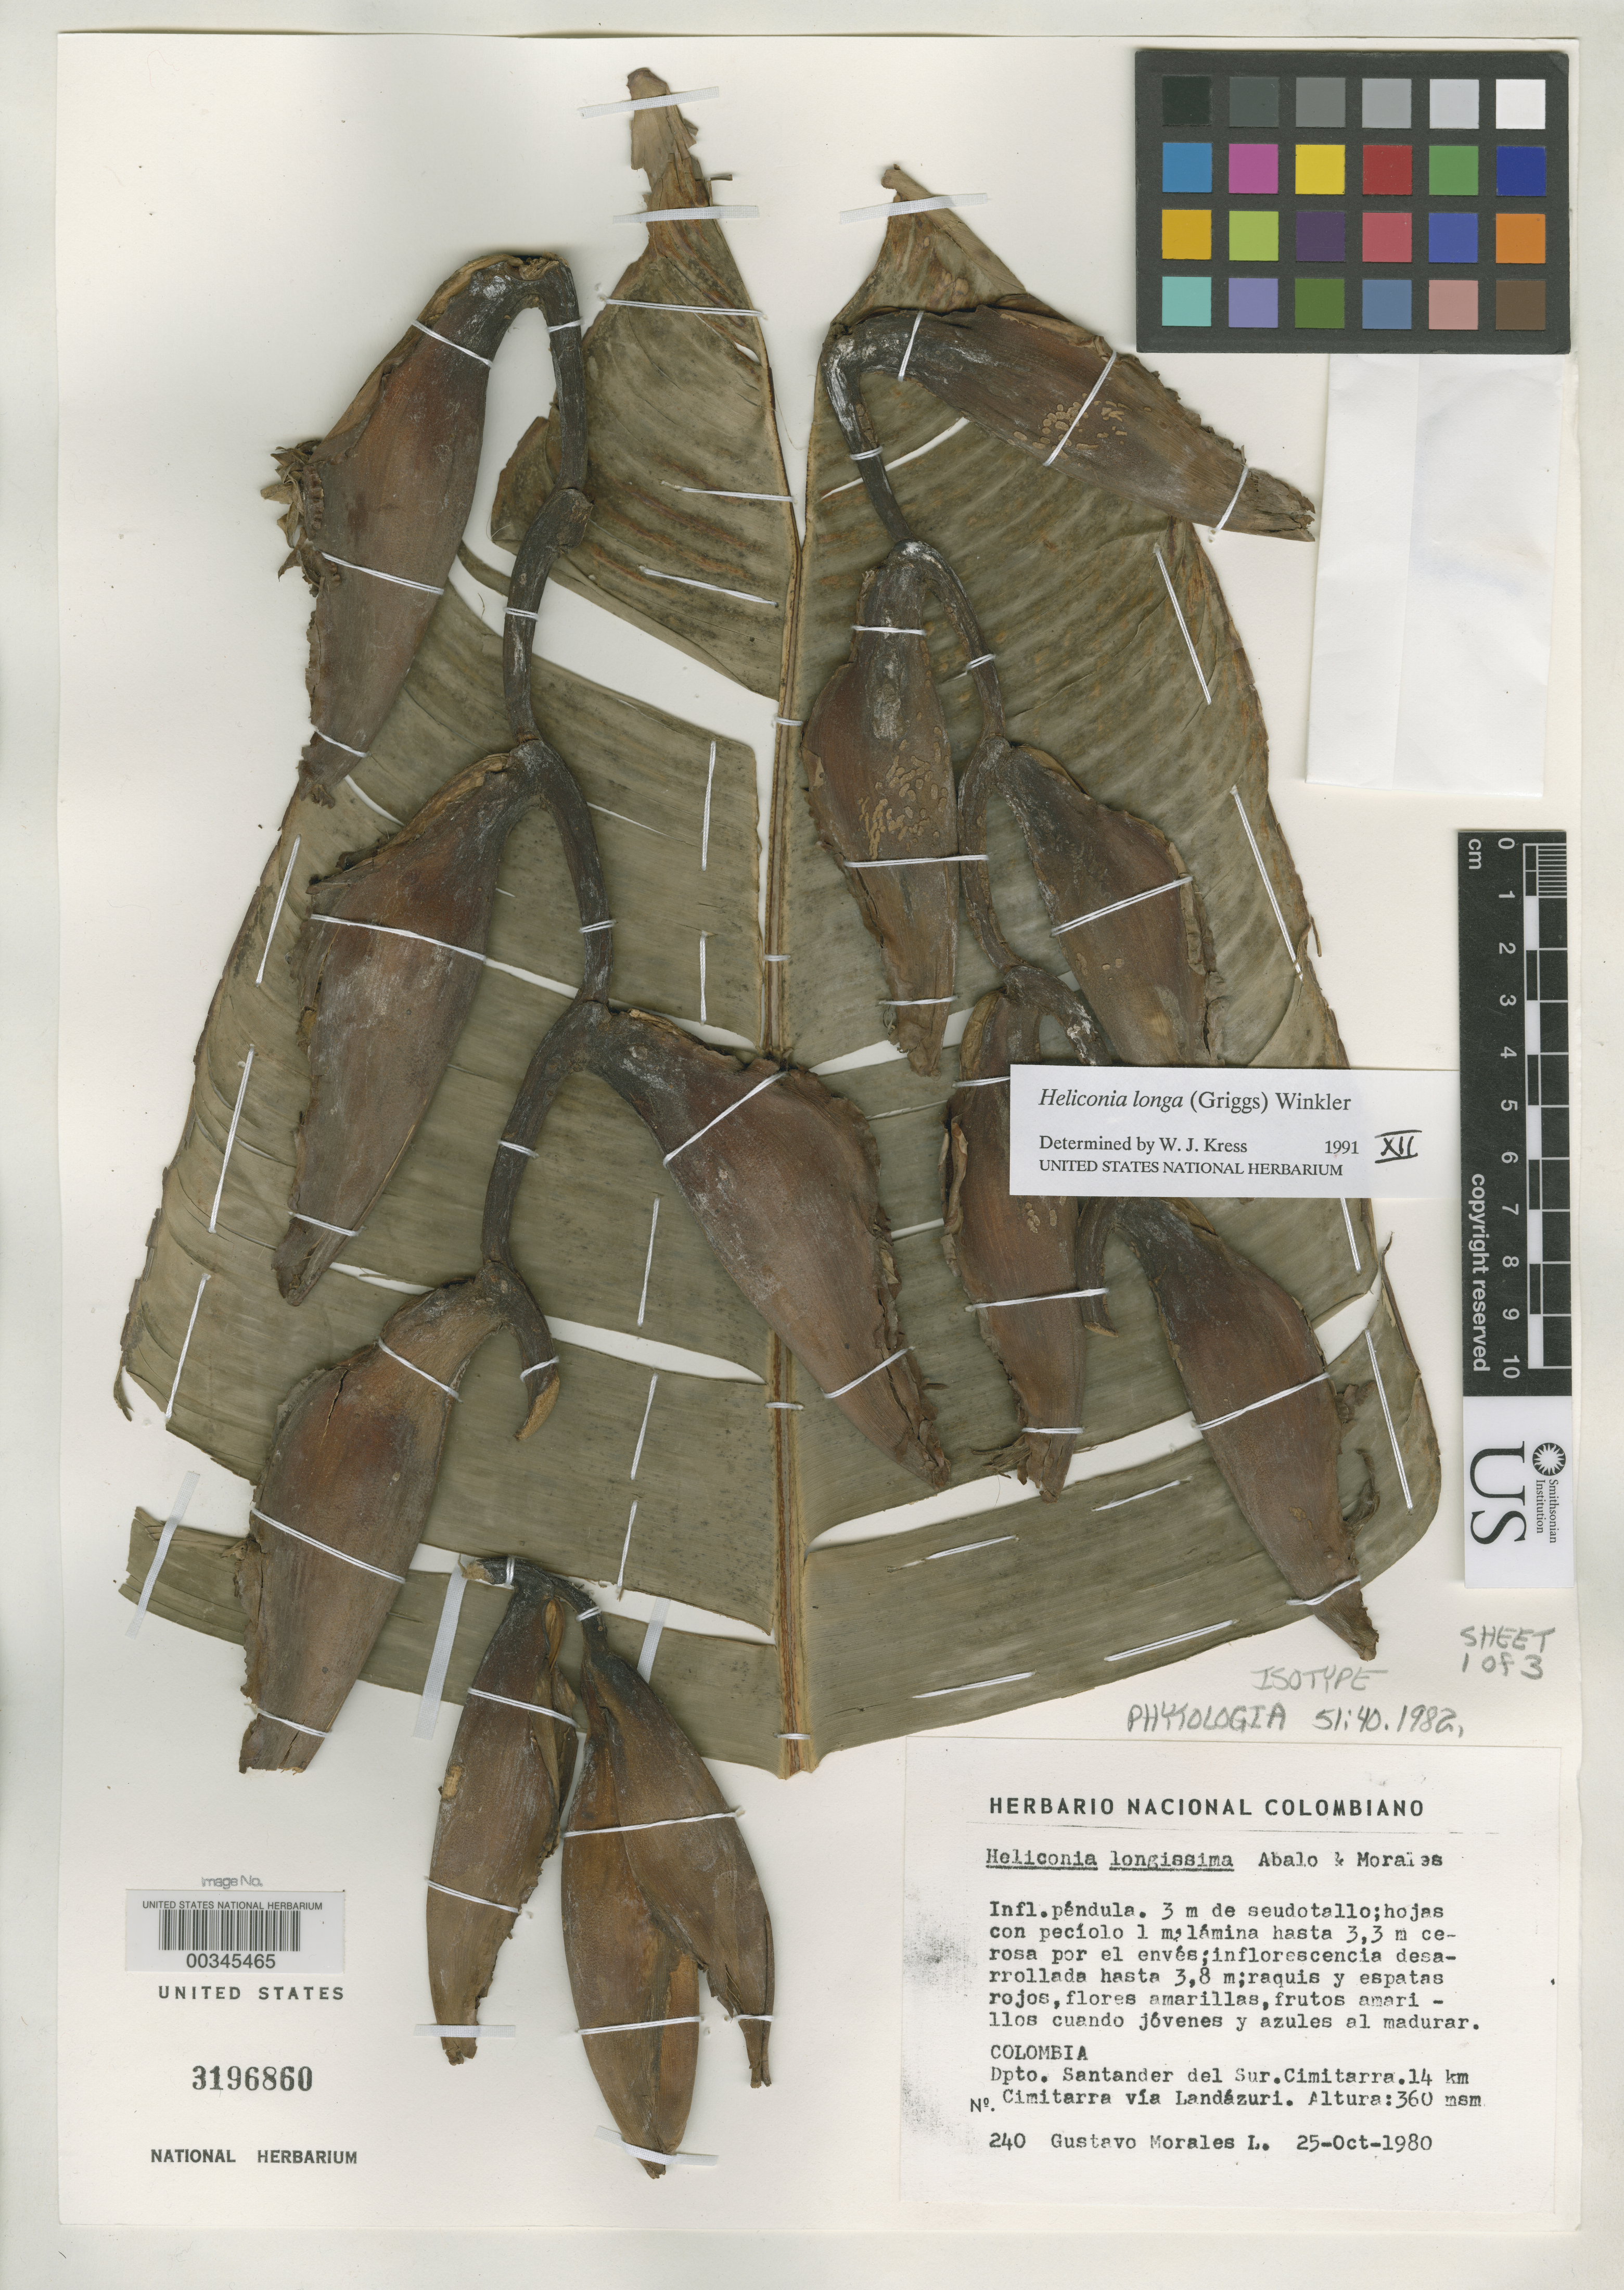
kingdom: Plantae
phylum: Tracheophyta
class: Liliopsida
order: Zingiberales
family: Heliconiaceae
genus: Heliconia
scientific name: Heliconia longissima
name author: Abalo & G. Morales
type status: Isotype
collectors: G. Morales L. & J. E. Abalo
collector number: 240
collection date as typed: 25 Oct 1980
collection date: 1980-10-25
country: Colombia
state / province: Santander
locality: Cimitarra, 14 km Cimitarra via Landazuri.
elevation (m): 360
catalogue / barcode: US 3196860